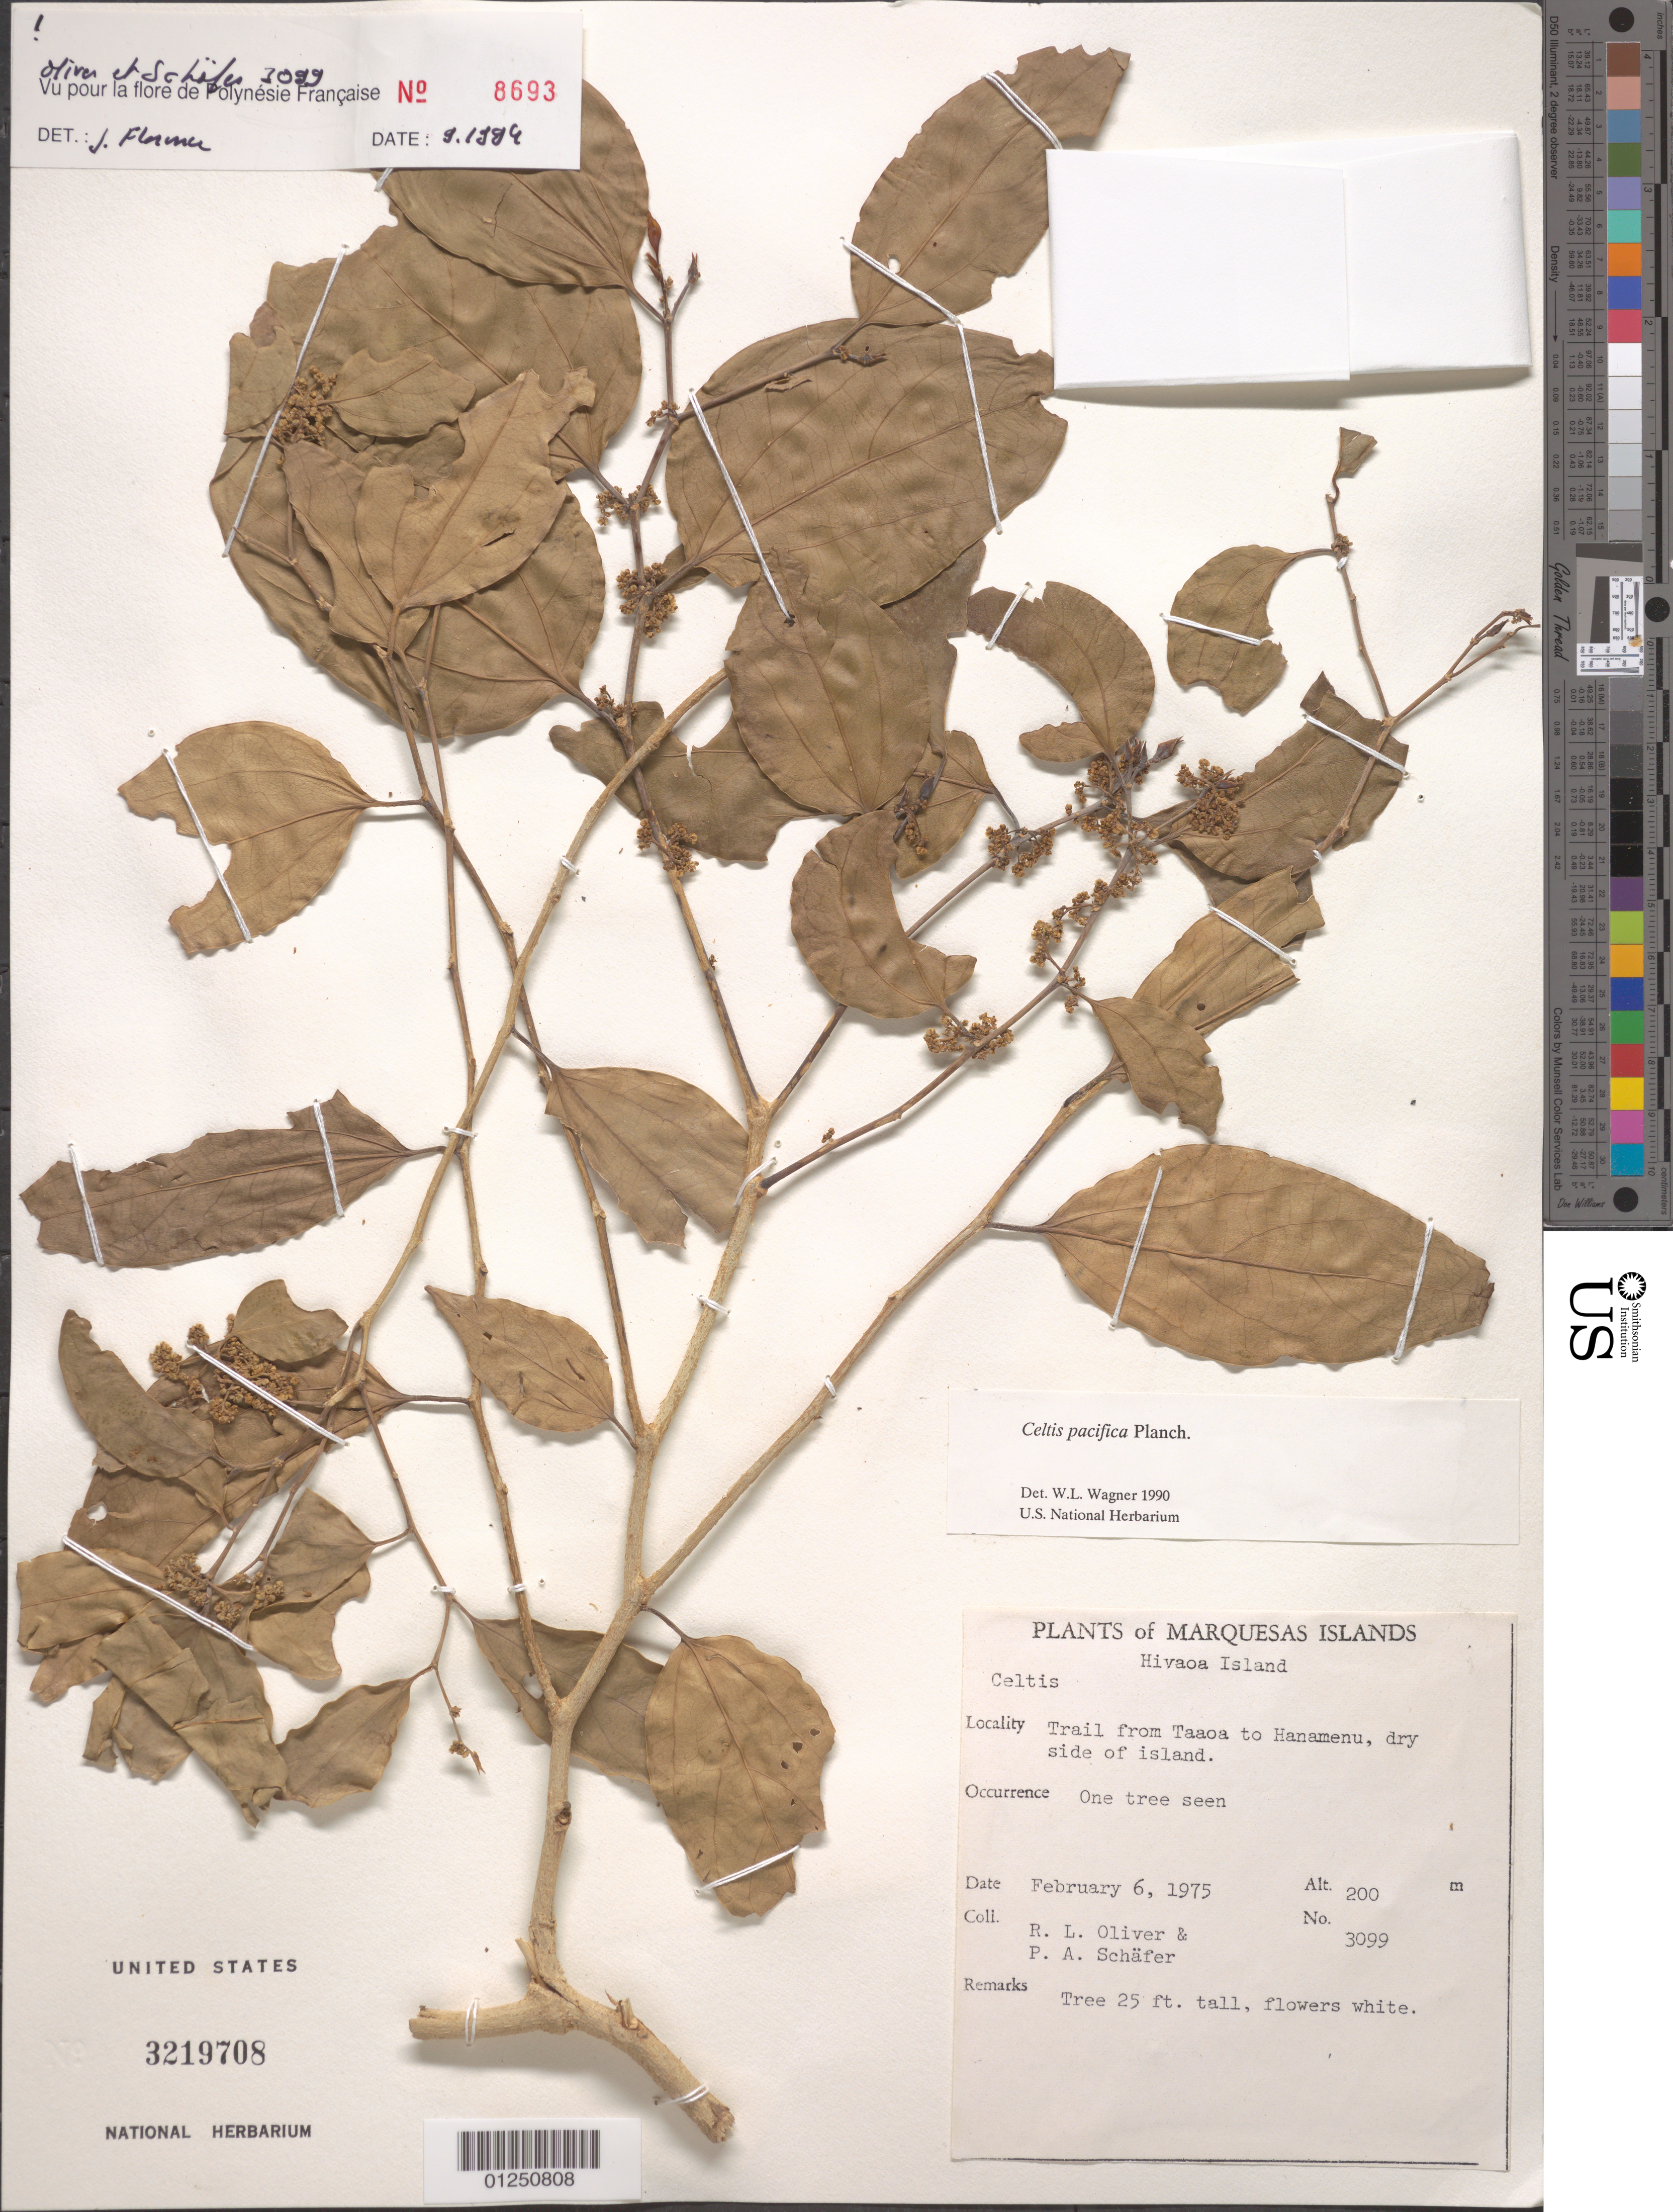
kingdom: Plantae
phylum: Tracheophyta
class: Magnoliopsida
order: Rosales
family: Cannabaceae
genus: Celtis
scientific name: Celtis pacifica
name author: Planch.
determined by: Florence, J.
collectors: R. L. Oliver & P. A. Schäfer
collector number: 3099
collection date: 1975-02-06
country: French Polynesia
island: Hiva Oa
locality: Trail from Taaoa to Hanamenu, dry side of island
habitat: One tree seen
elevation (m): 200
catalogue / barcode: US 3219708